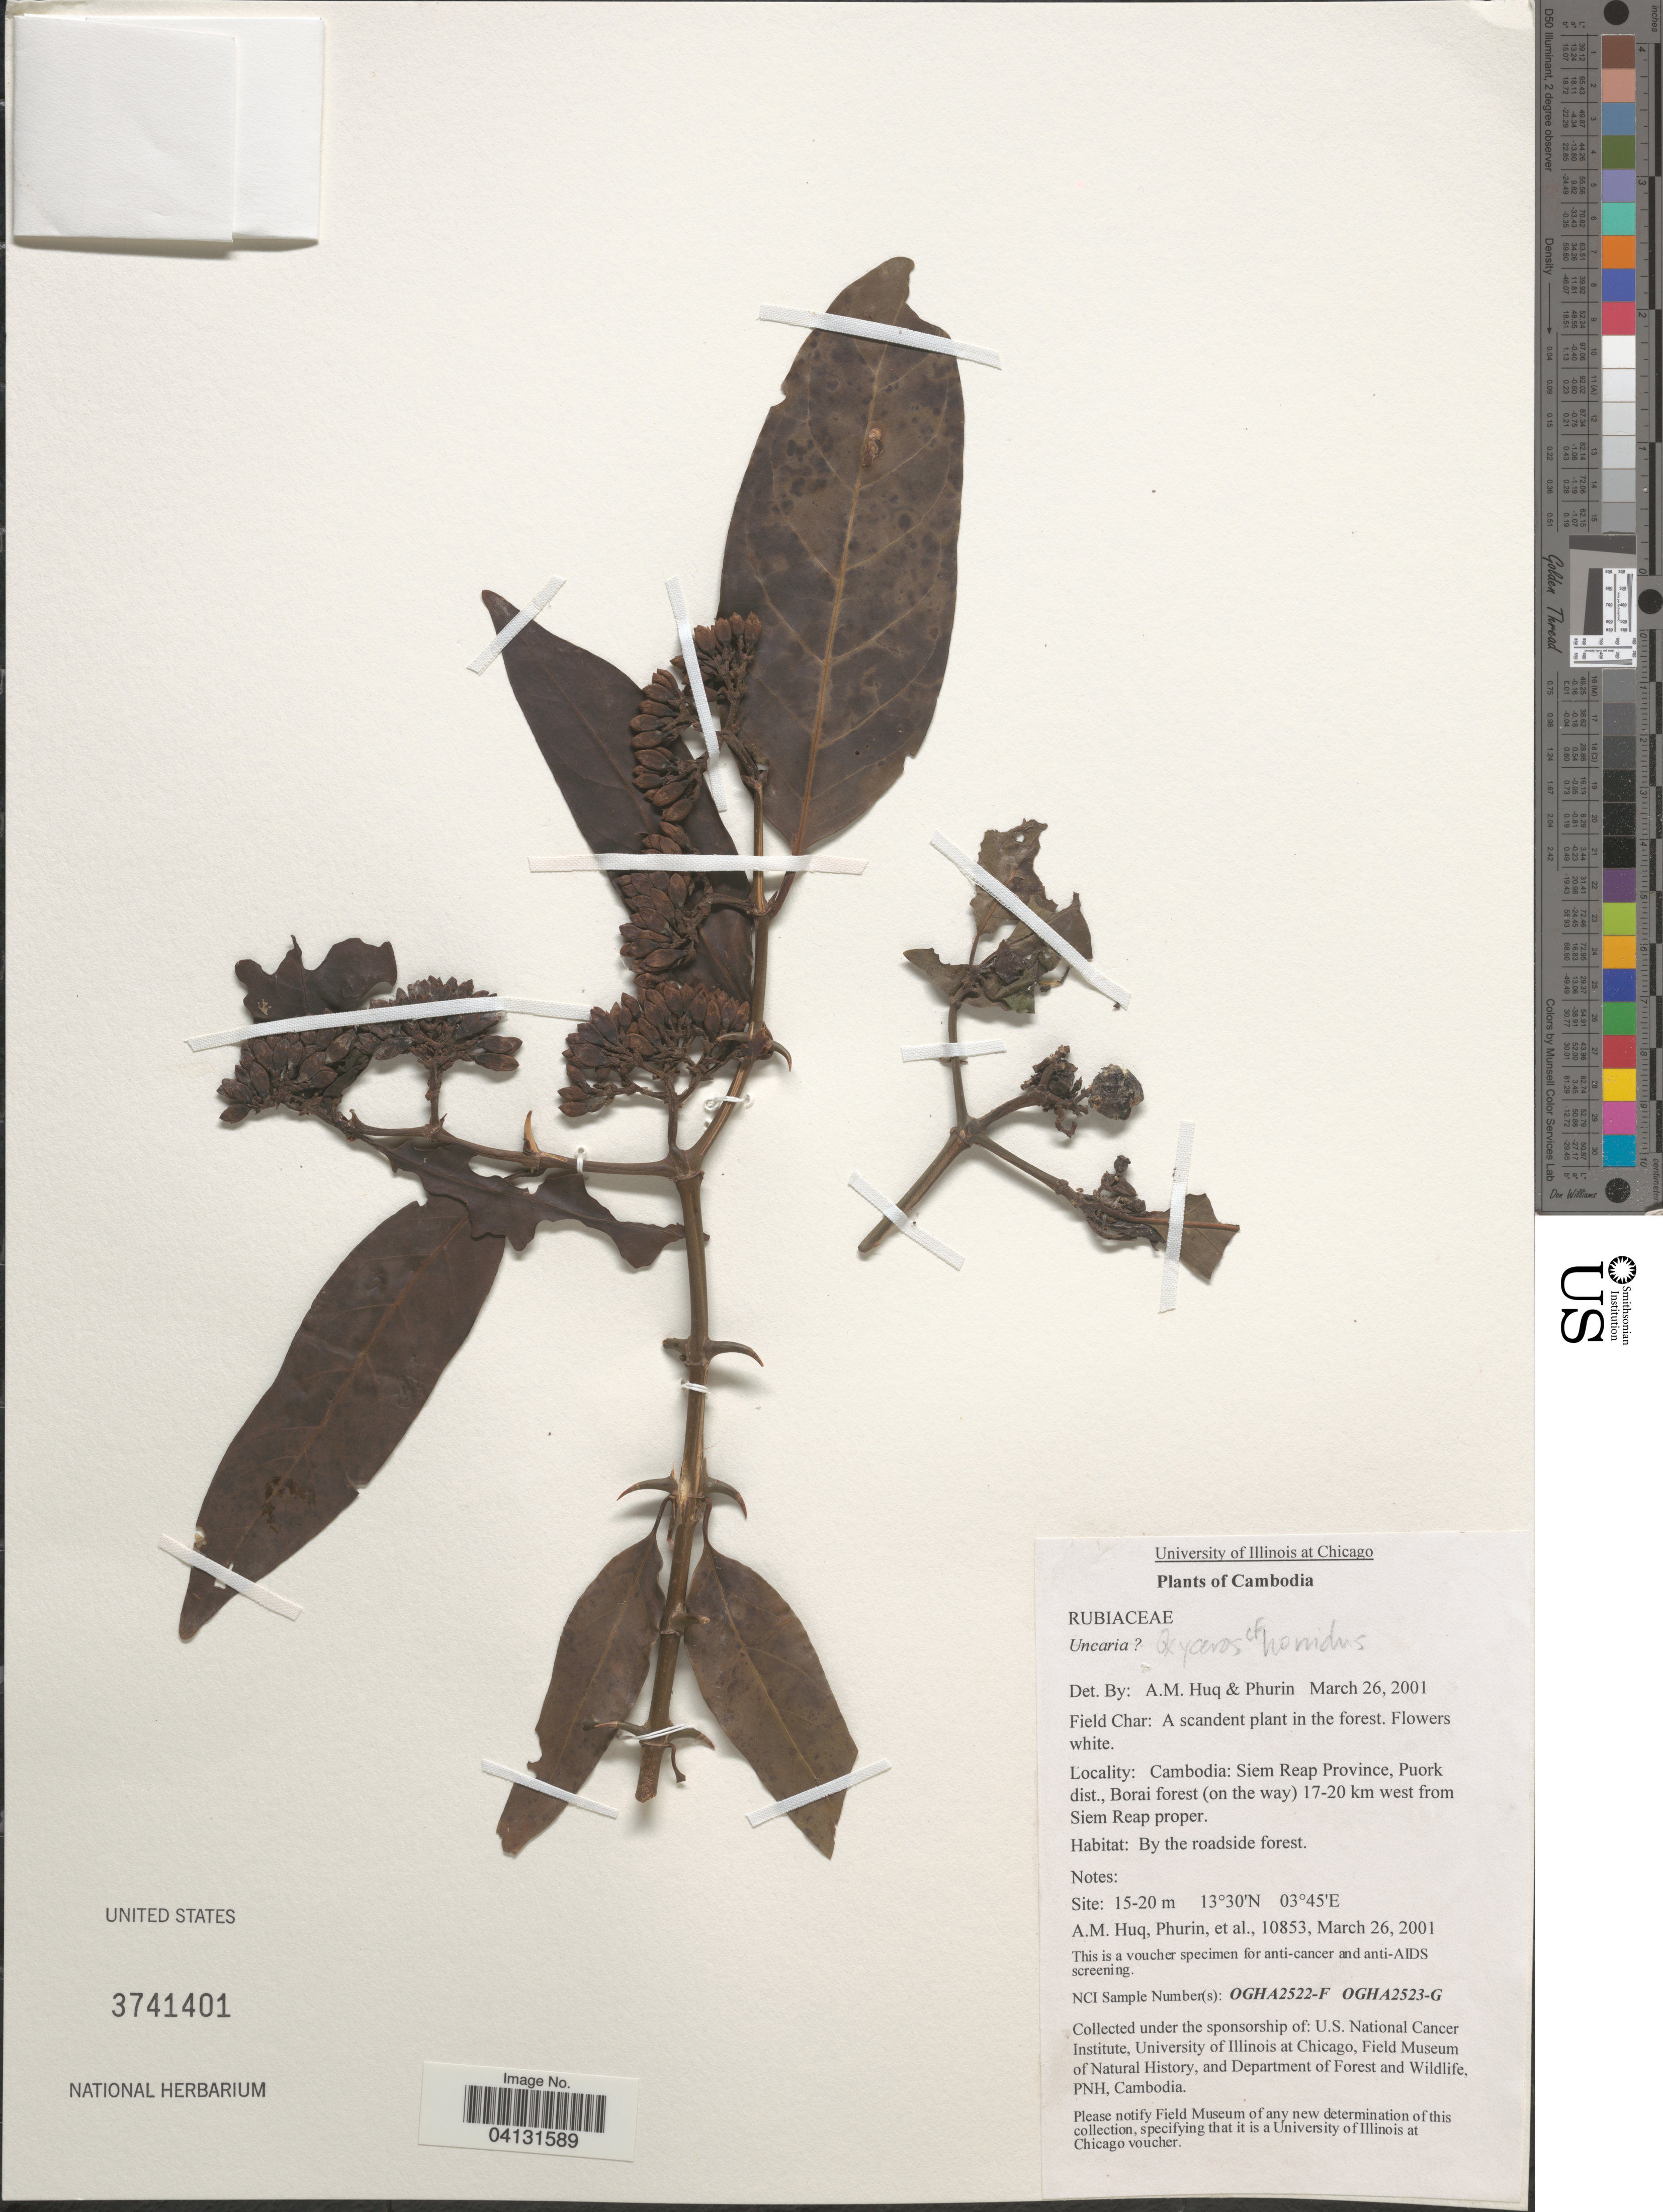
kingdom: Plantae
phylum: Tracheophyta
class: Magnoliopsida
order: Gentianales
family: Rubiaceae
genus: Oxyceros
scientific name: Oxyceros horridus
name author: Lour.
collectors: A. M. Huq, -. Phurin & et al.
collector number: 10853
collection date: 2001-03-26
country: Cambodia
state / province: Siĕm Réab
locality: Siem Reap Province, Puork dist., Borai forest (on the way) 17-20 km west from Siem Reap proper.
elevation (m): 15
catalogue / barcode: US 3741401